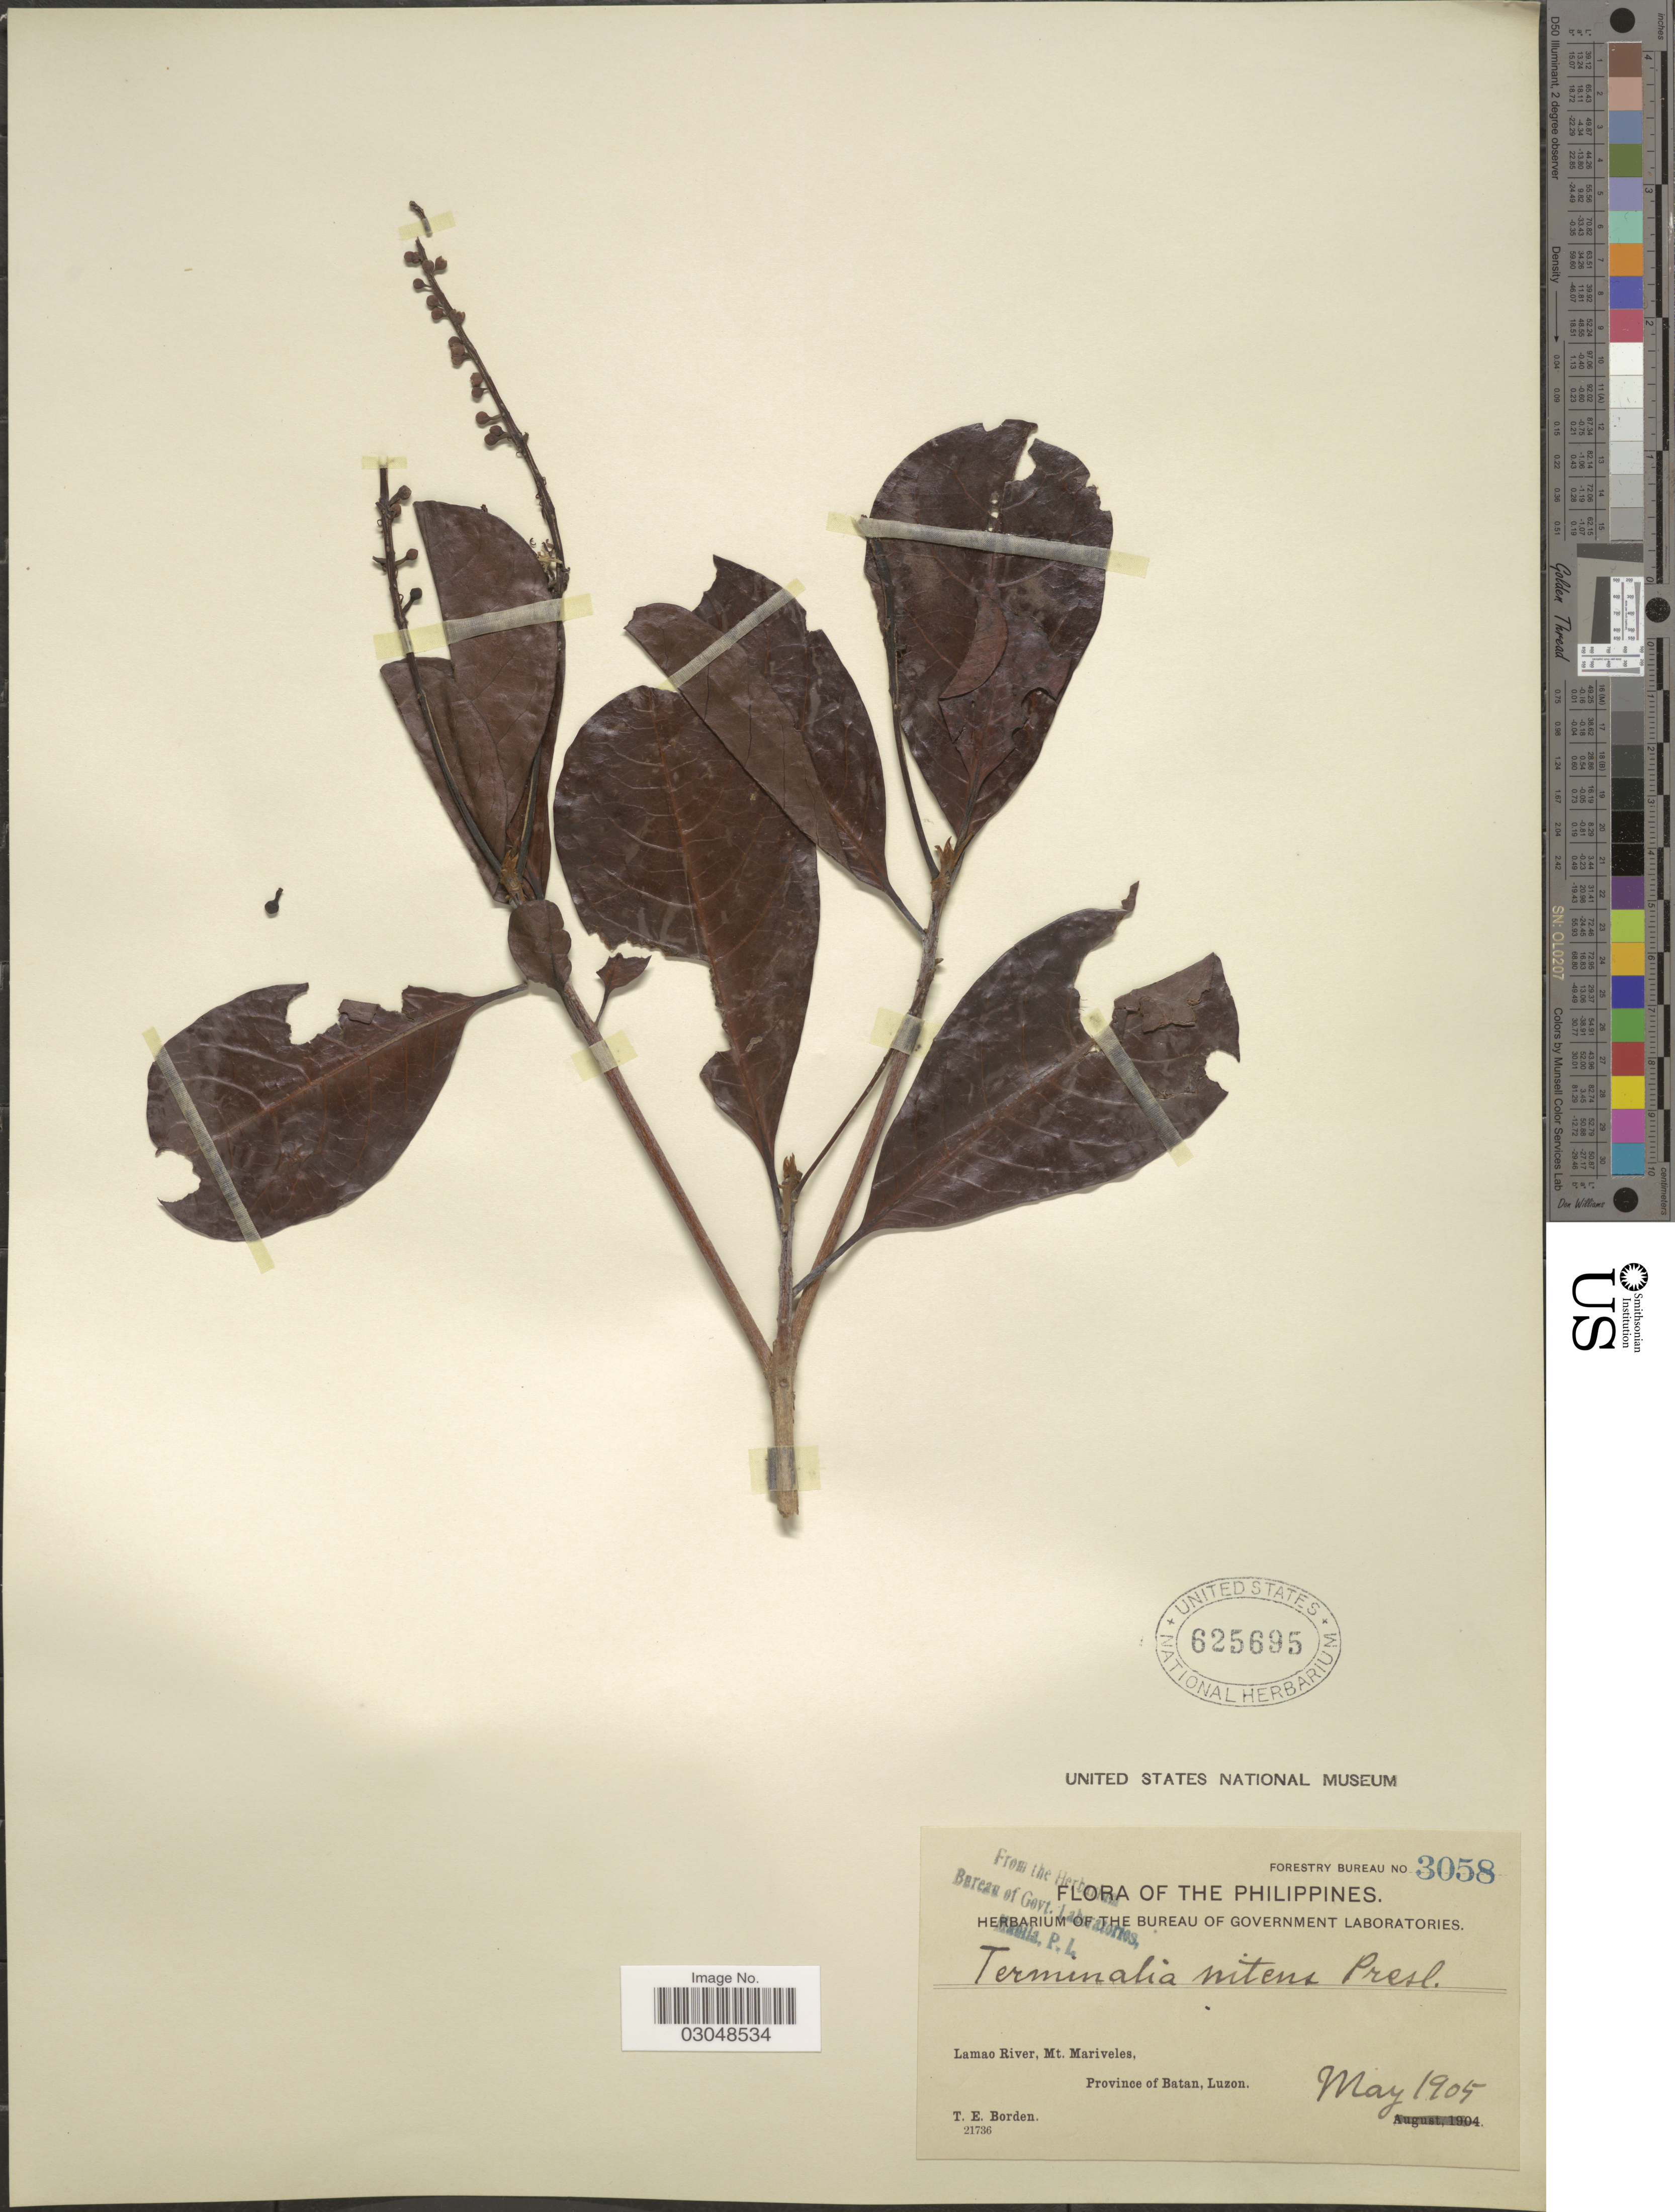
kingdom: Plantae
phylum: Tracheophyta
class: Magnoliopsida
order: Myrtales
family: Combretaceae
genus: Terminalia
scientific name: Terminalia nitens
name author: J. Presl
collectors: T. E. Borden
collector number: Forestry Bureau 3058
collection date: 1905-05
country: Philippines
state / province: Cagayan Valley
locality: Lamao River, Mt. Mariveles, Province of Batan, Luzon.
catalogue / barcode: US 625695